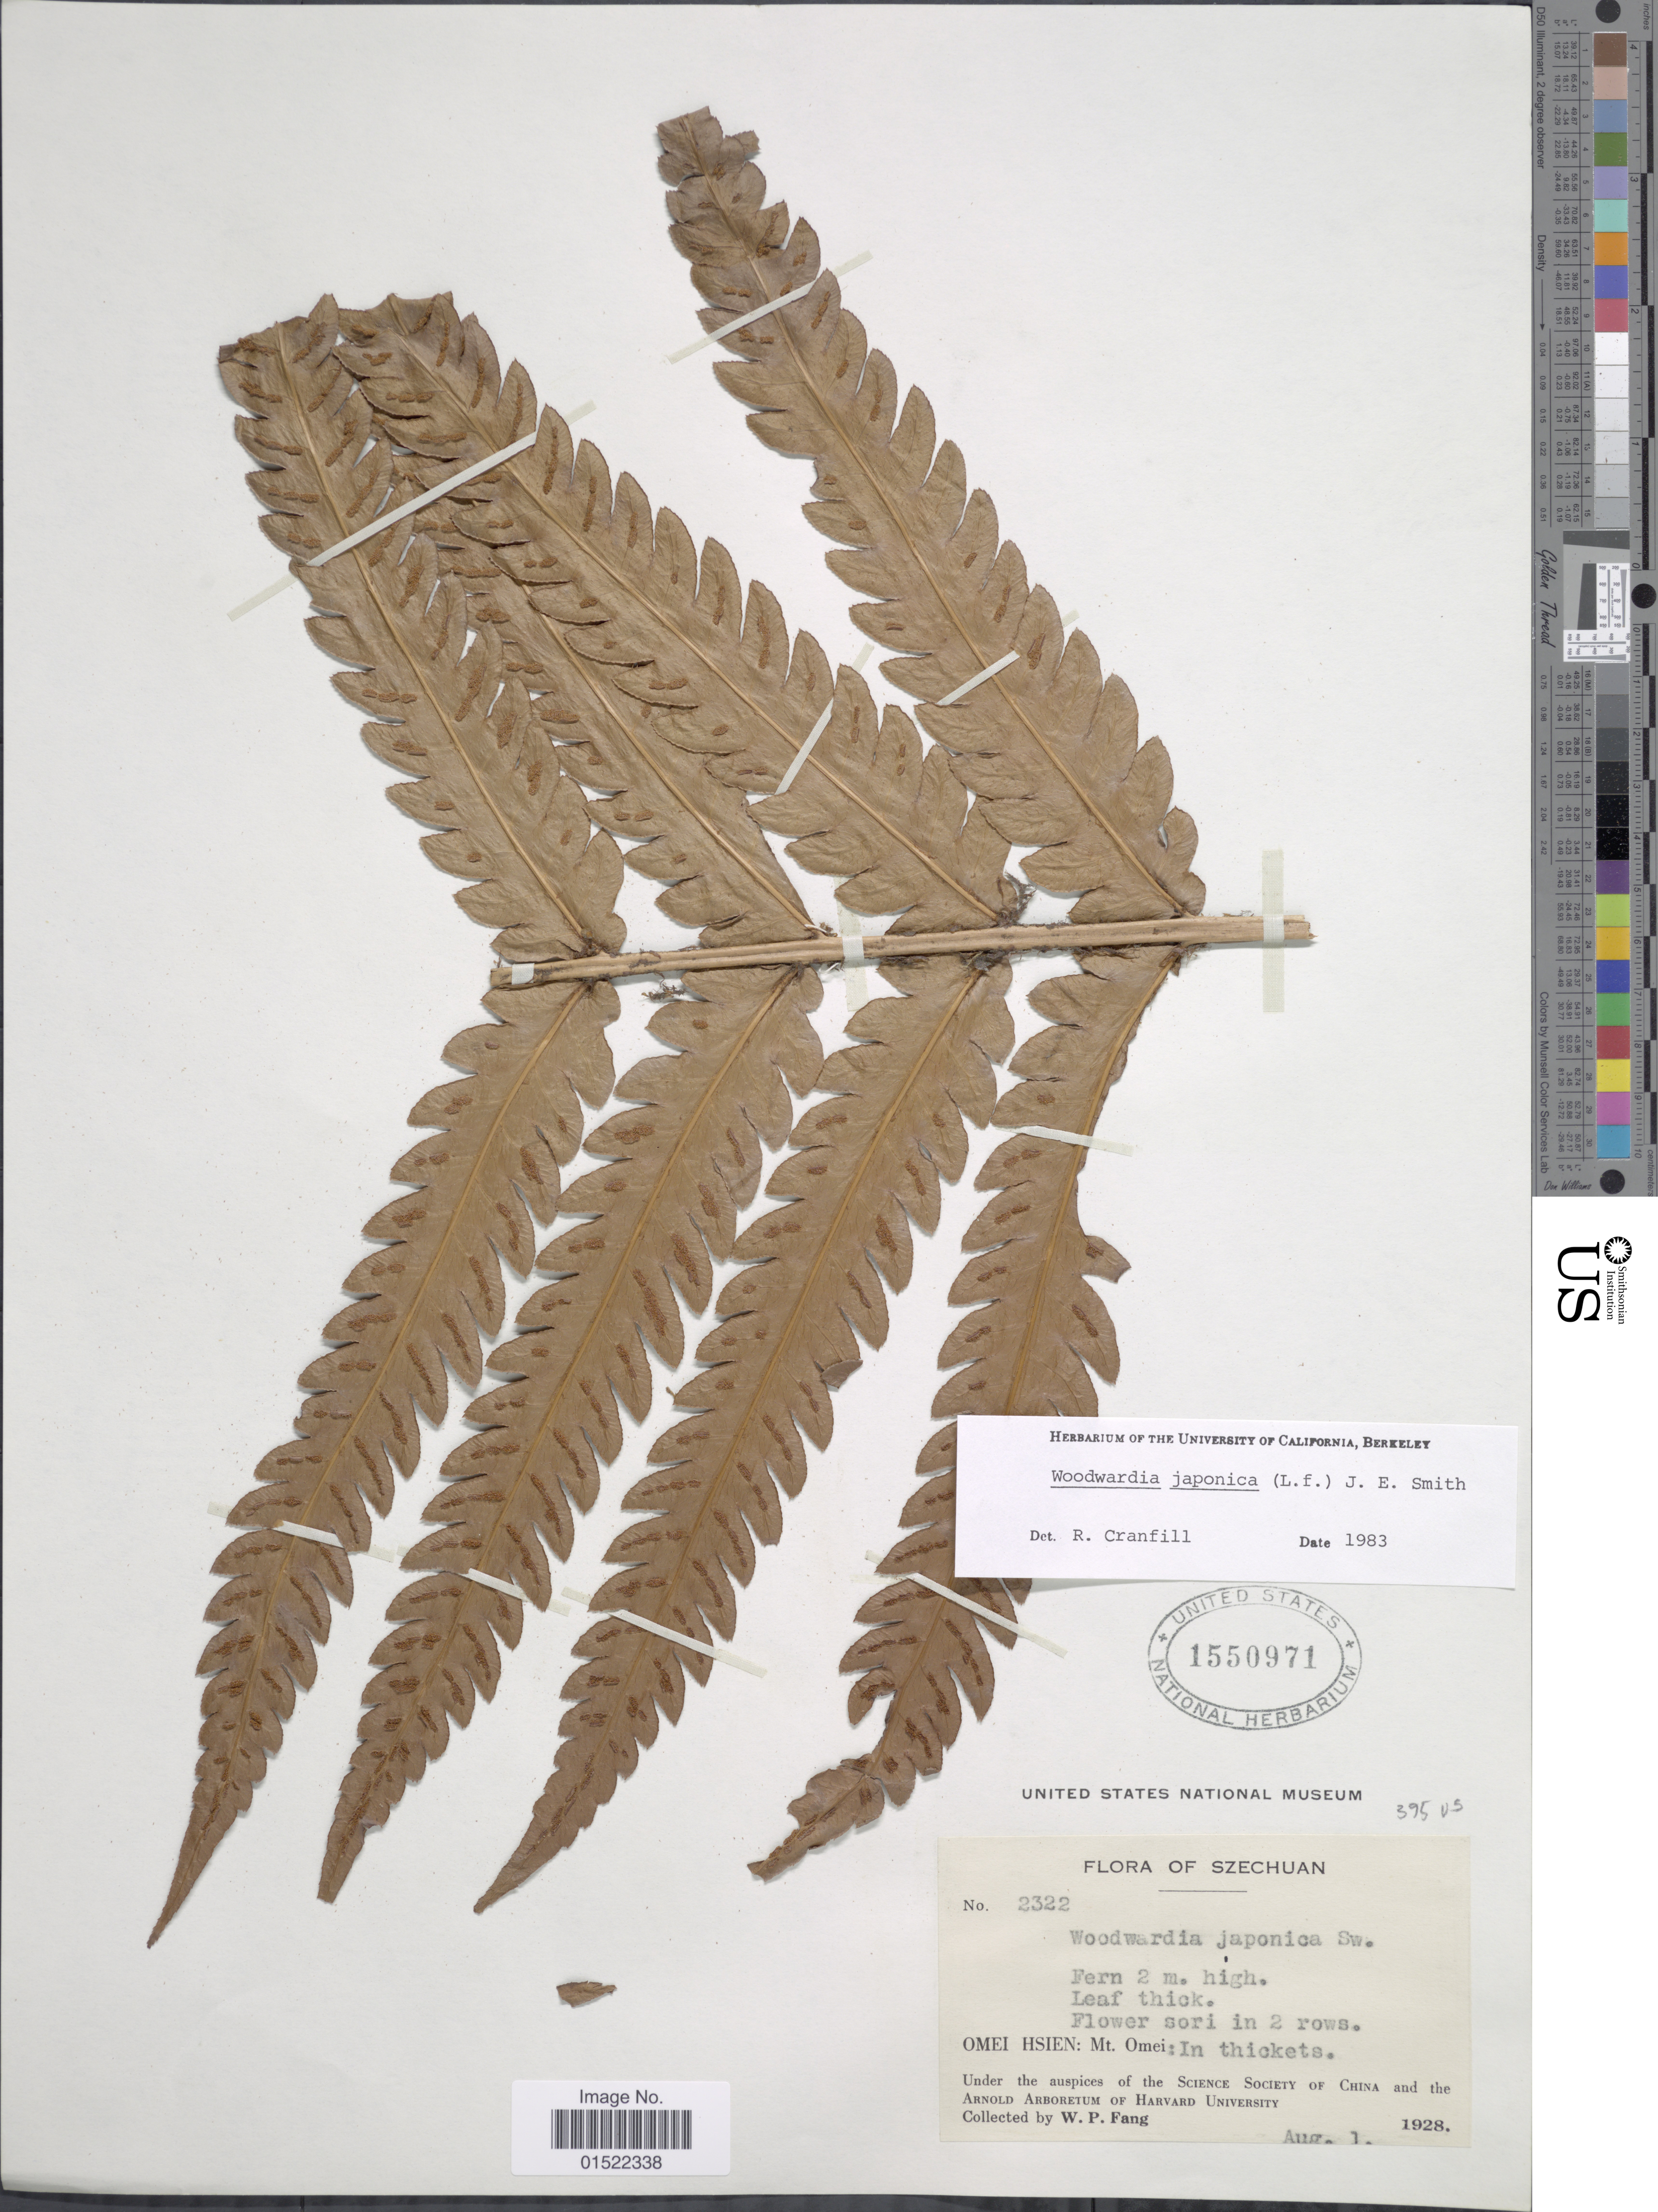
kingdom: Plantae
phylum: Tracheophyta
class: Polypodiopsida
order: Polypodiales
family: Blechnaceae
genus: Woodwardia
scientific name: Woodwardia japonica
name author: (L. f.) Sm.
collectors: W. P. Fang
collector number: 2322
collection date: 1928-08-01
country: China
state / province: Sichuan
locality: Szechuan, Omei Hsien: Mt. Omei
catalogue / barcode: US 1550971